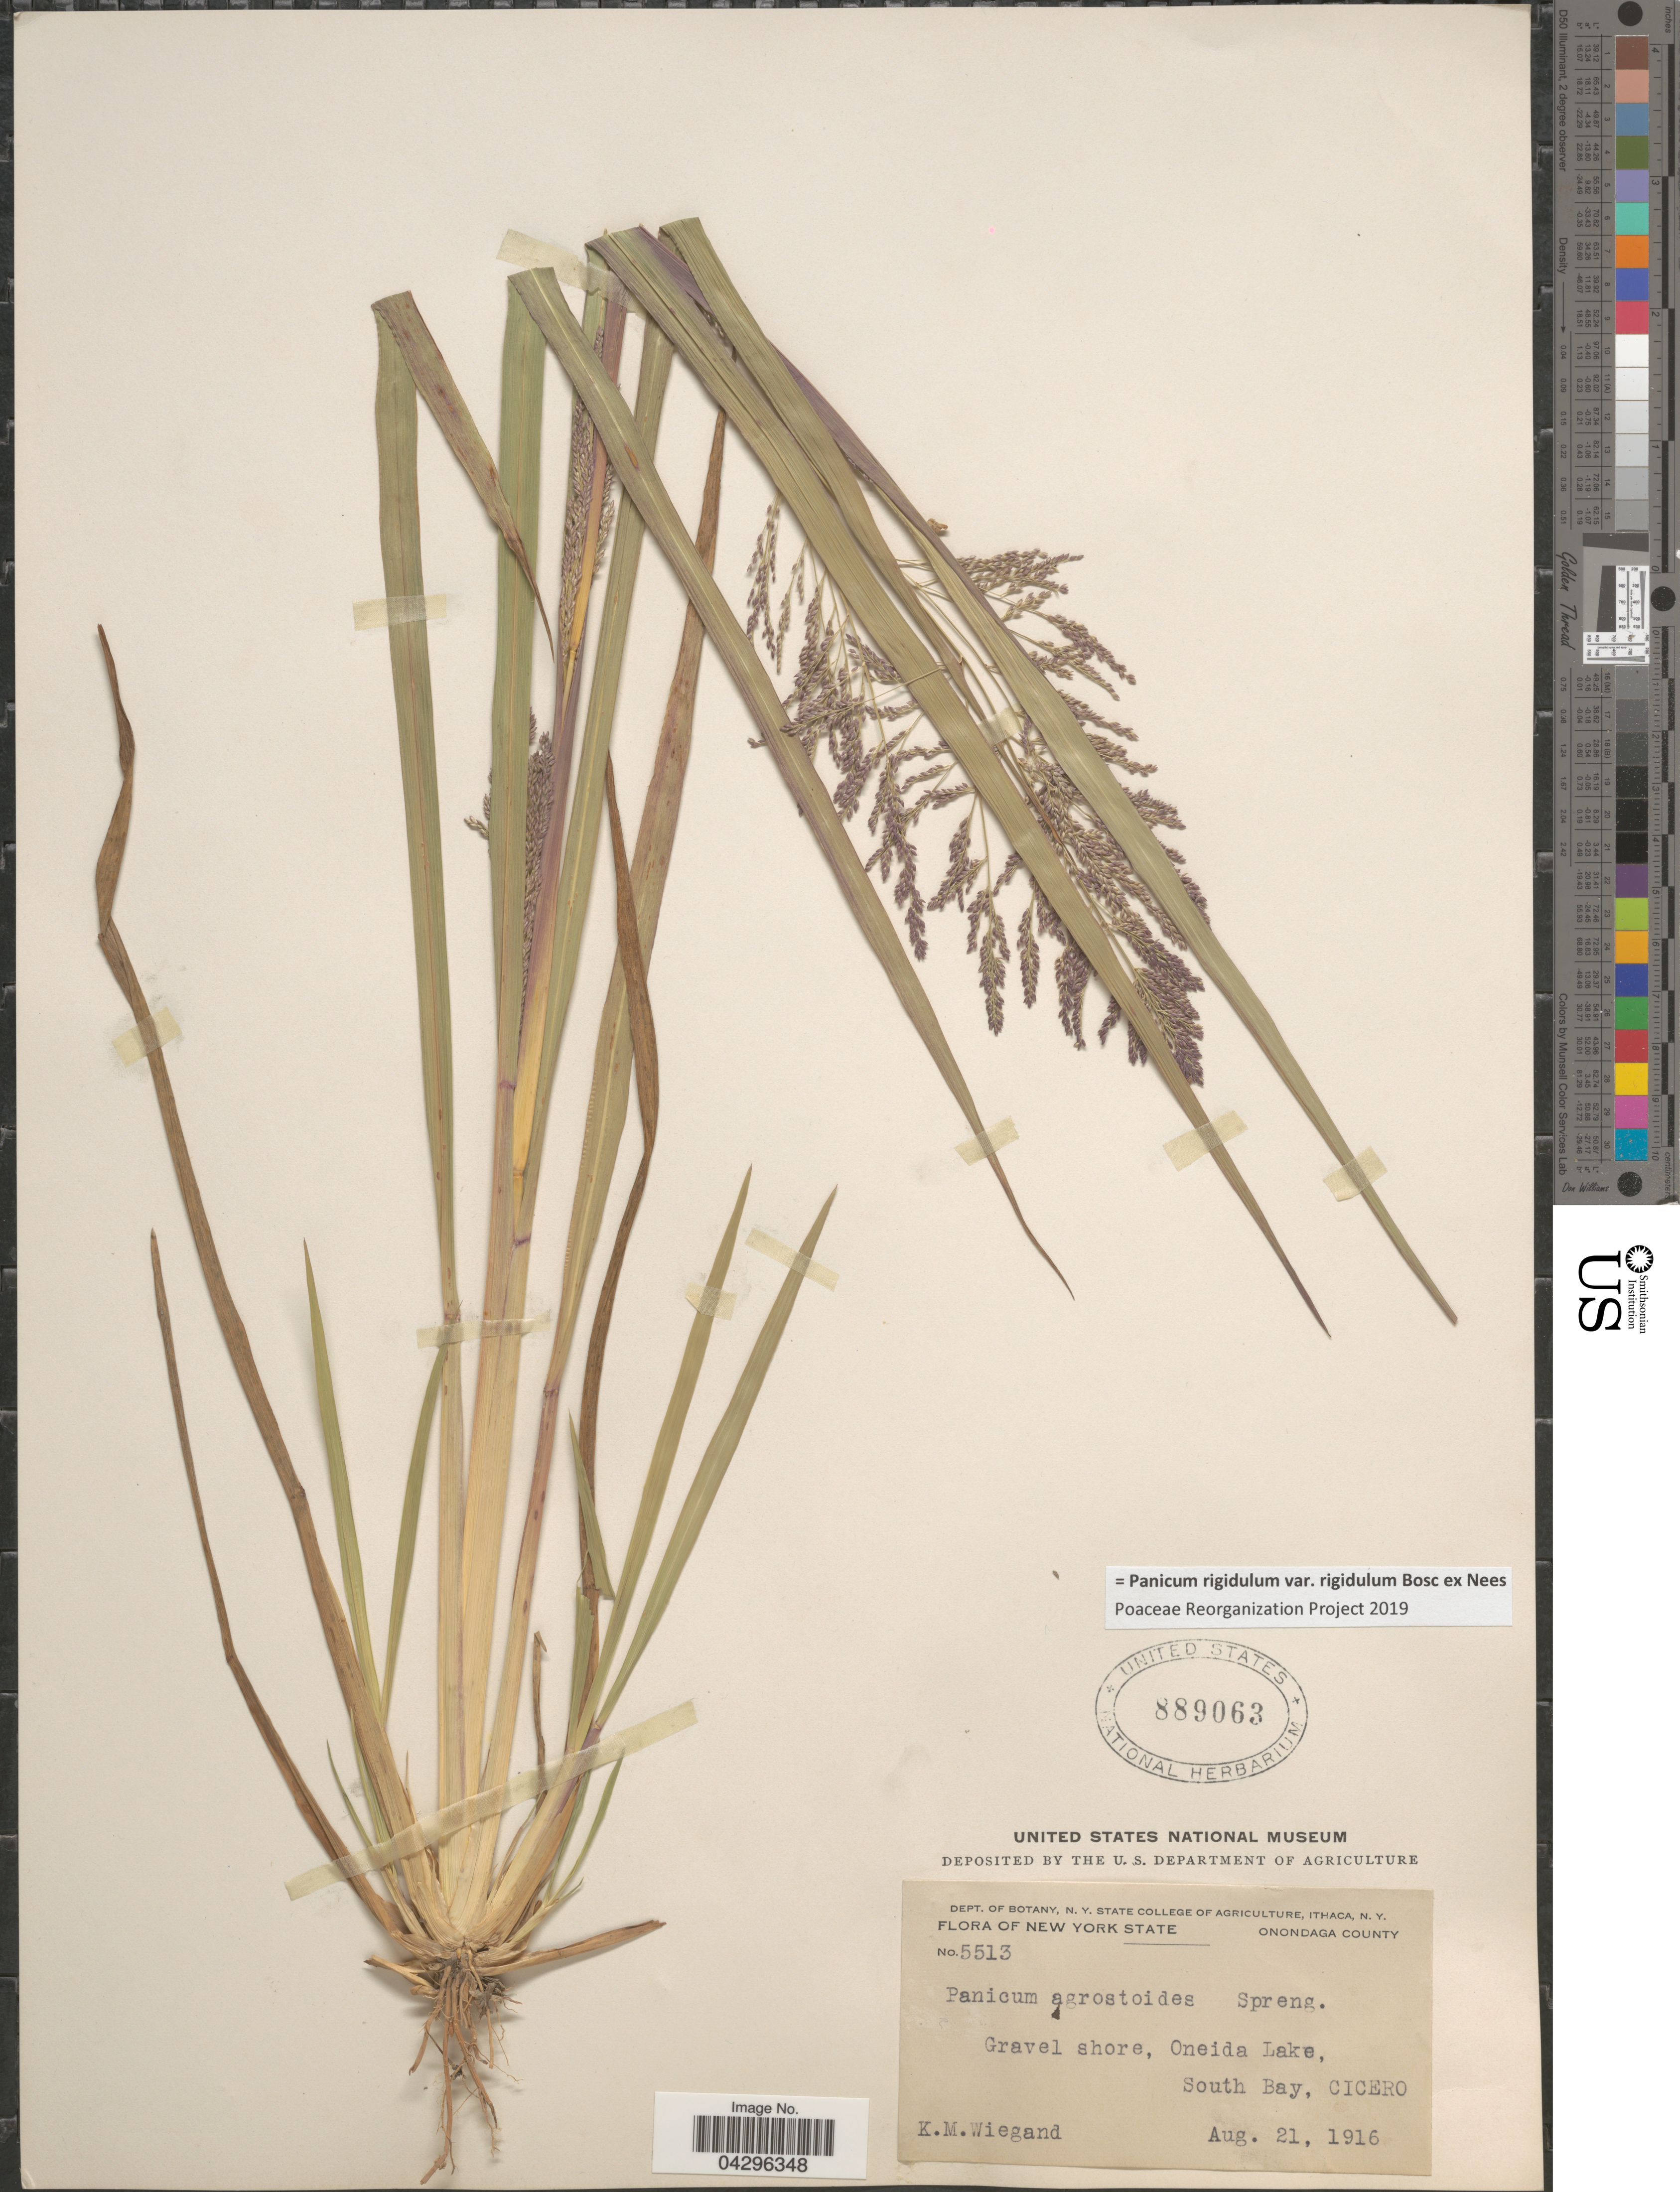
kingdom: Plantae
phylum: Tracheophyta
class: Liliopsida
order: Poales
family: Poaceae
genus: Panicum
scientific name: Panicum rigidulum var. rigidulum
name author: Bosc ex Nees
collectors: K. M. Wiegand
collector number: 5513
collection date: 1916-08-21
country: United States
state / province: New York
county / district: Oneida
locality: Onondaga County. Gravel shore, Oneida Lake, South Bay, CICERO.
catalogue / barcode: US 889063